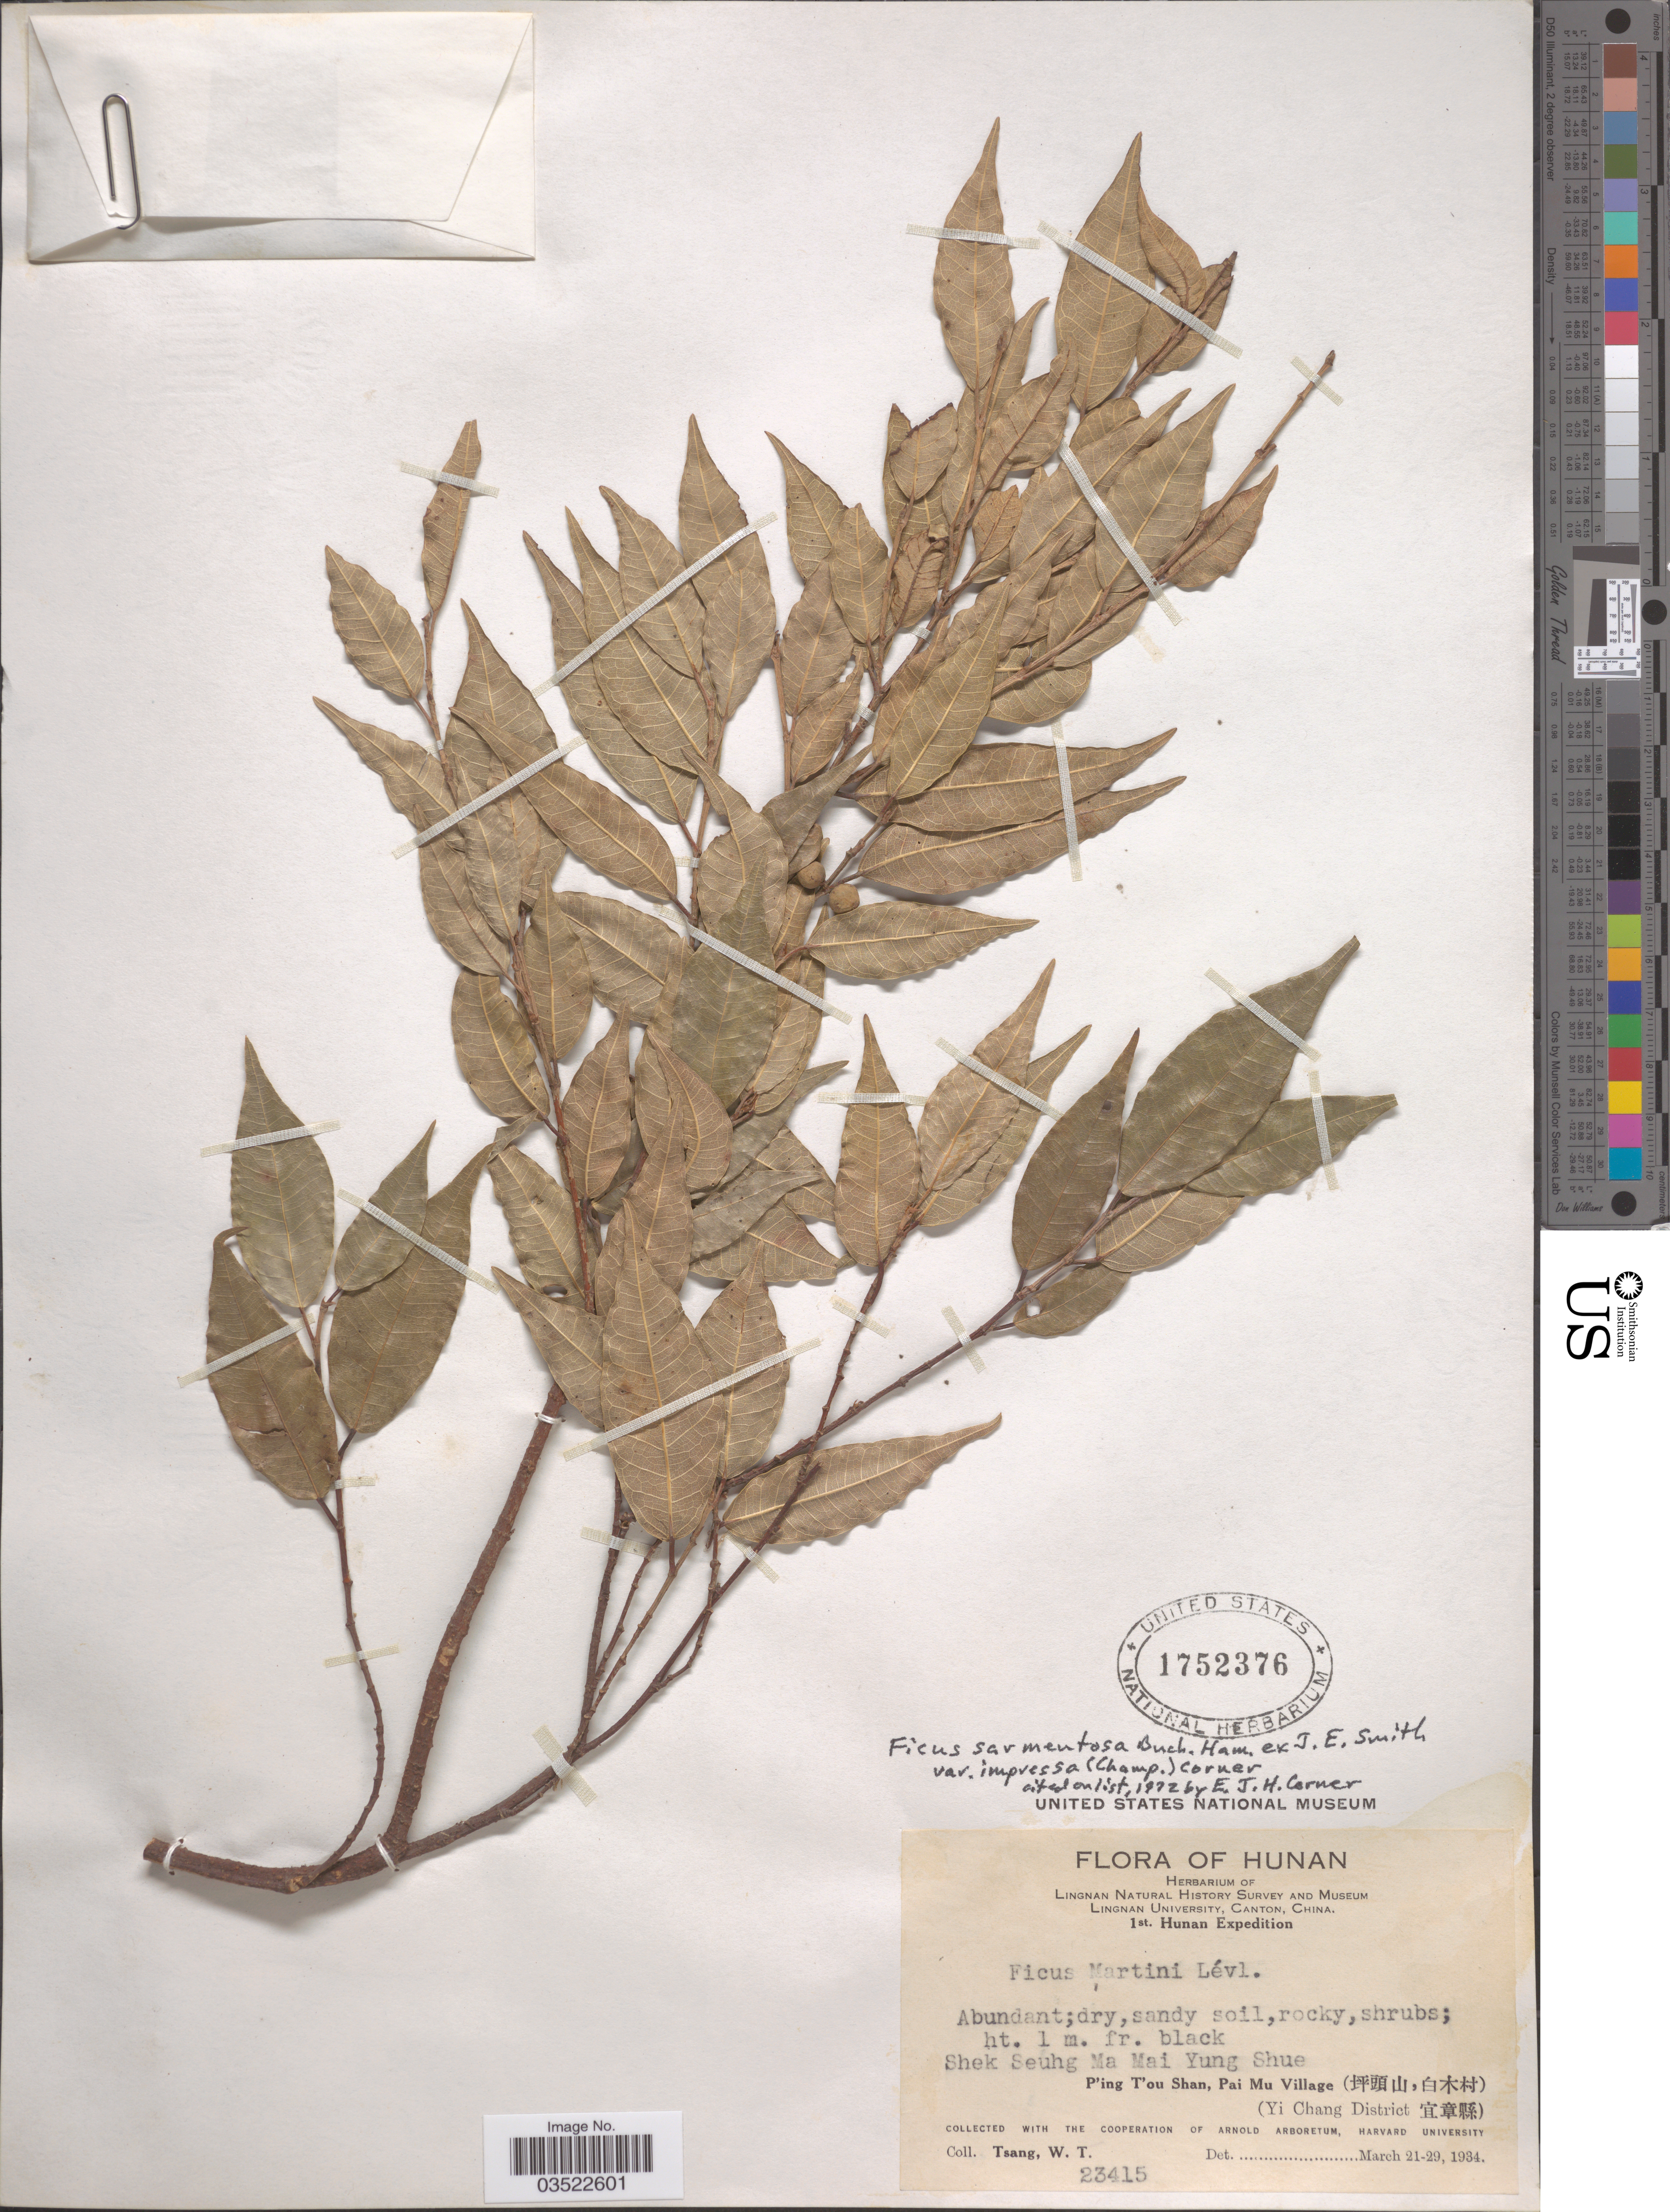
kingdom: Plantae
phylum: Tracheophyta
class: Magnoliopsida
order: Rosales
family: Moraceae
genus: Ficus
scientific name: Ficus sarmentosa var. impressa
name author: (Champ. ex Benth.) Corner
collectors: W. T. Tsang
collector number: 23415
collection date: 1934-03-21/1934-03-29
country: China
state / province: Hunan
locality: Shek Seuhg Ma Mai Yung Shue. P'ing T'ou Shan, Pai Mu Village (X) (Yi Chang District X).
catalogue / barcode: US 1752376